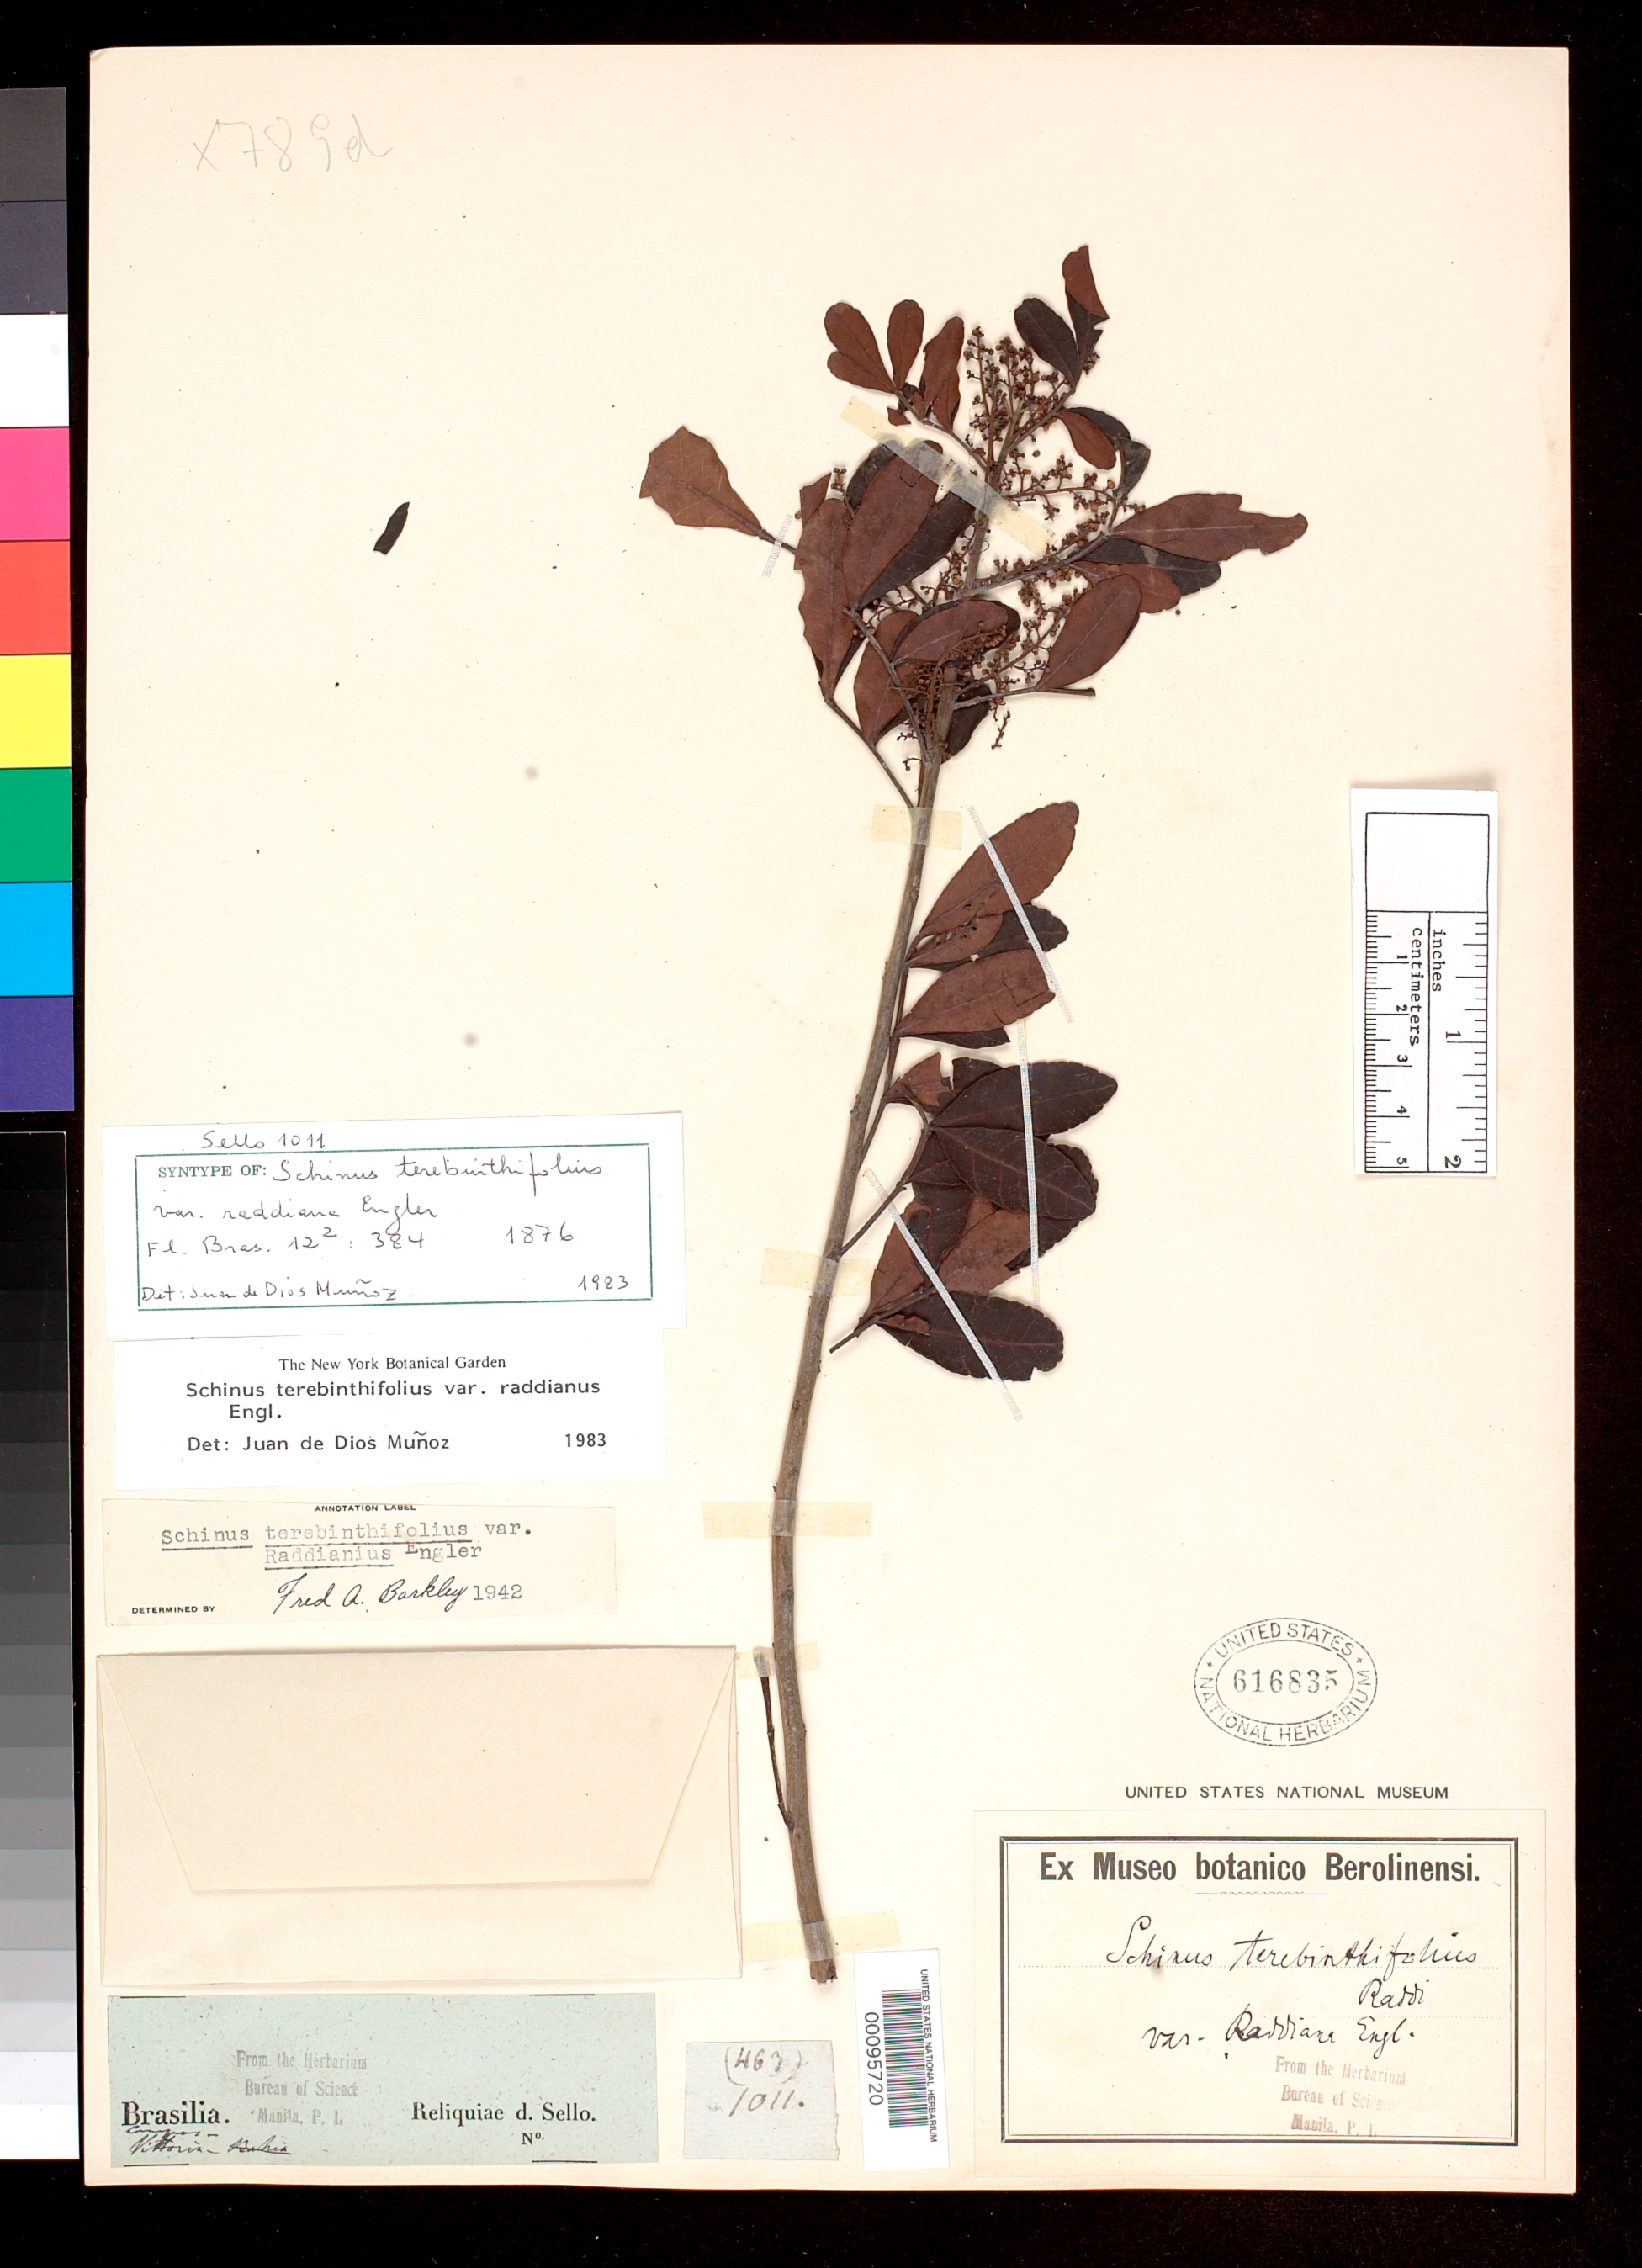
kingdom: Plantae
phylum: Tracheophyta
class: Magnoliopsida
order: Sapindales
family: Anacardiaceae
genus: Schinus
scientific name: Schinus terebinthifolia var. raddiana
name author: Engl. in Mart.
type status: Syntype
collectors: F. Sellow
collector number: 1011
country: Brazil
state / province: Bahia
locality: North of Esplanda city on road to Jaquera.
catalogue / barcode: US 616835